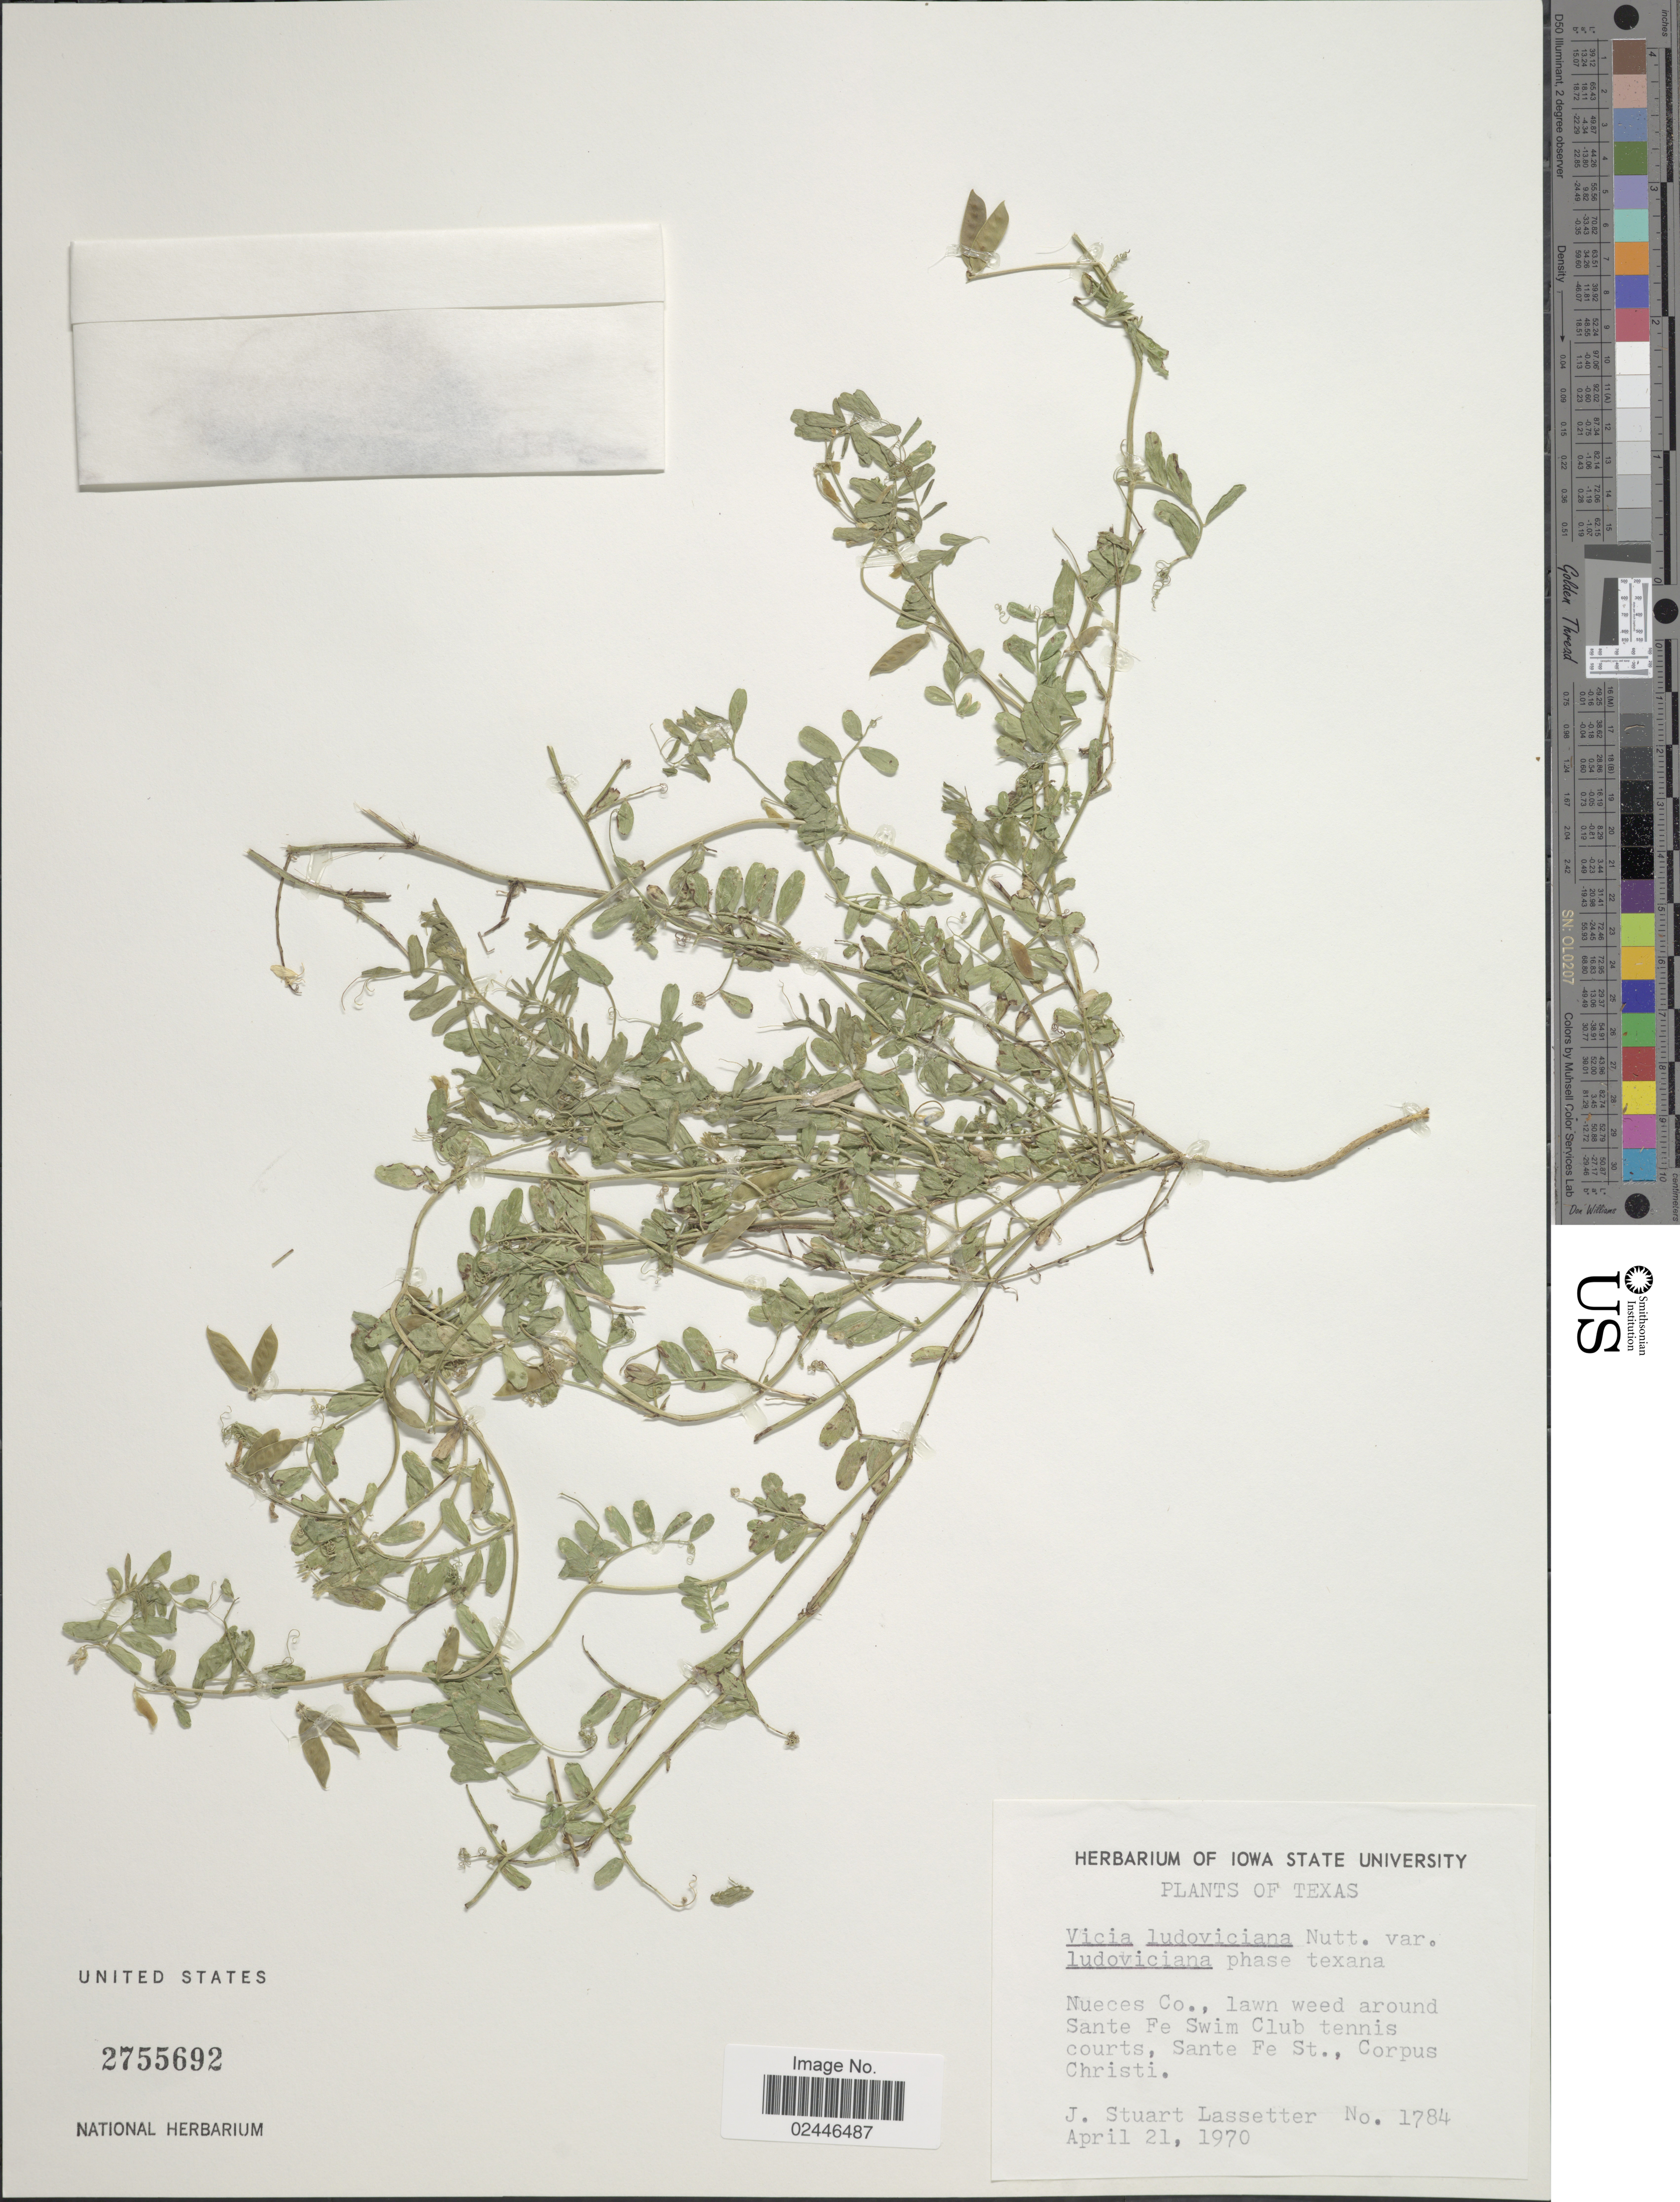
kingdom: Plantae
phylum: Tracheophyta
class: Magnoliopsida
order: Fabales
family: Fabaceae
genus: Vicia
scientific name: Vicia ludoviciana var. ludoviciana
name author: Nutt. ex Torr. & A. Gray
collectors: J. Lassetter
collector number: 1784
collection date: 1970-04-21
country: United States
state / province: Texas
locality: Nueces Co., lawn weed around Santa Fe Swim Club tennis courts, Santa Fe St,m Corpus Christi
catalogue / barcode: US 2755692